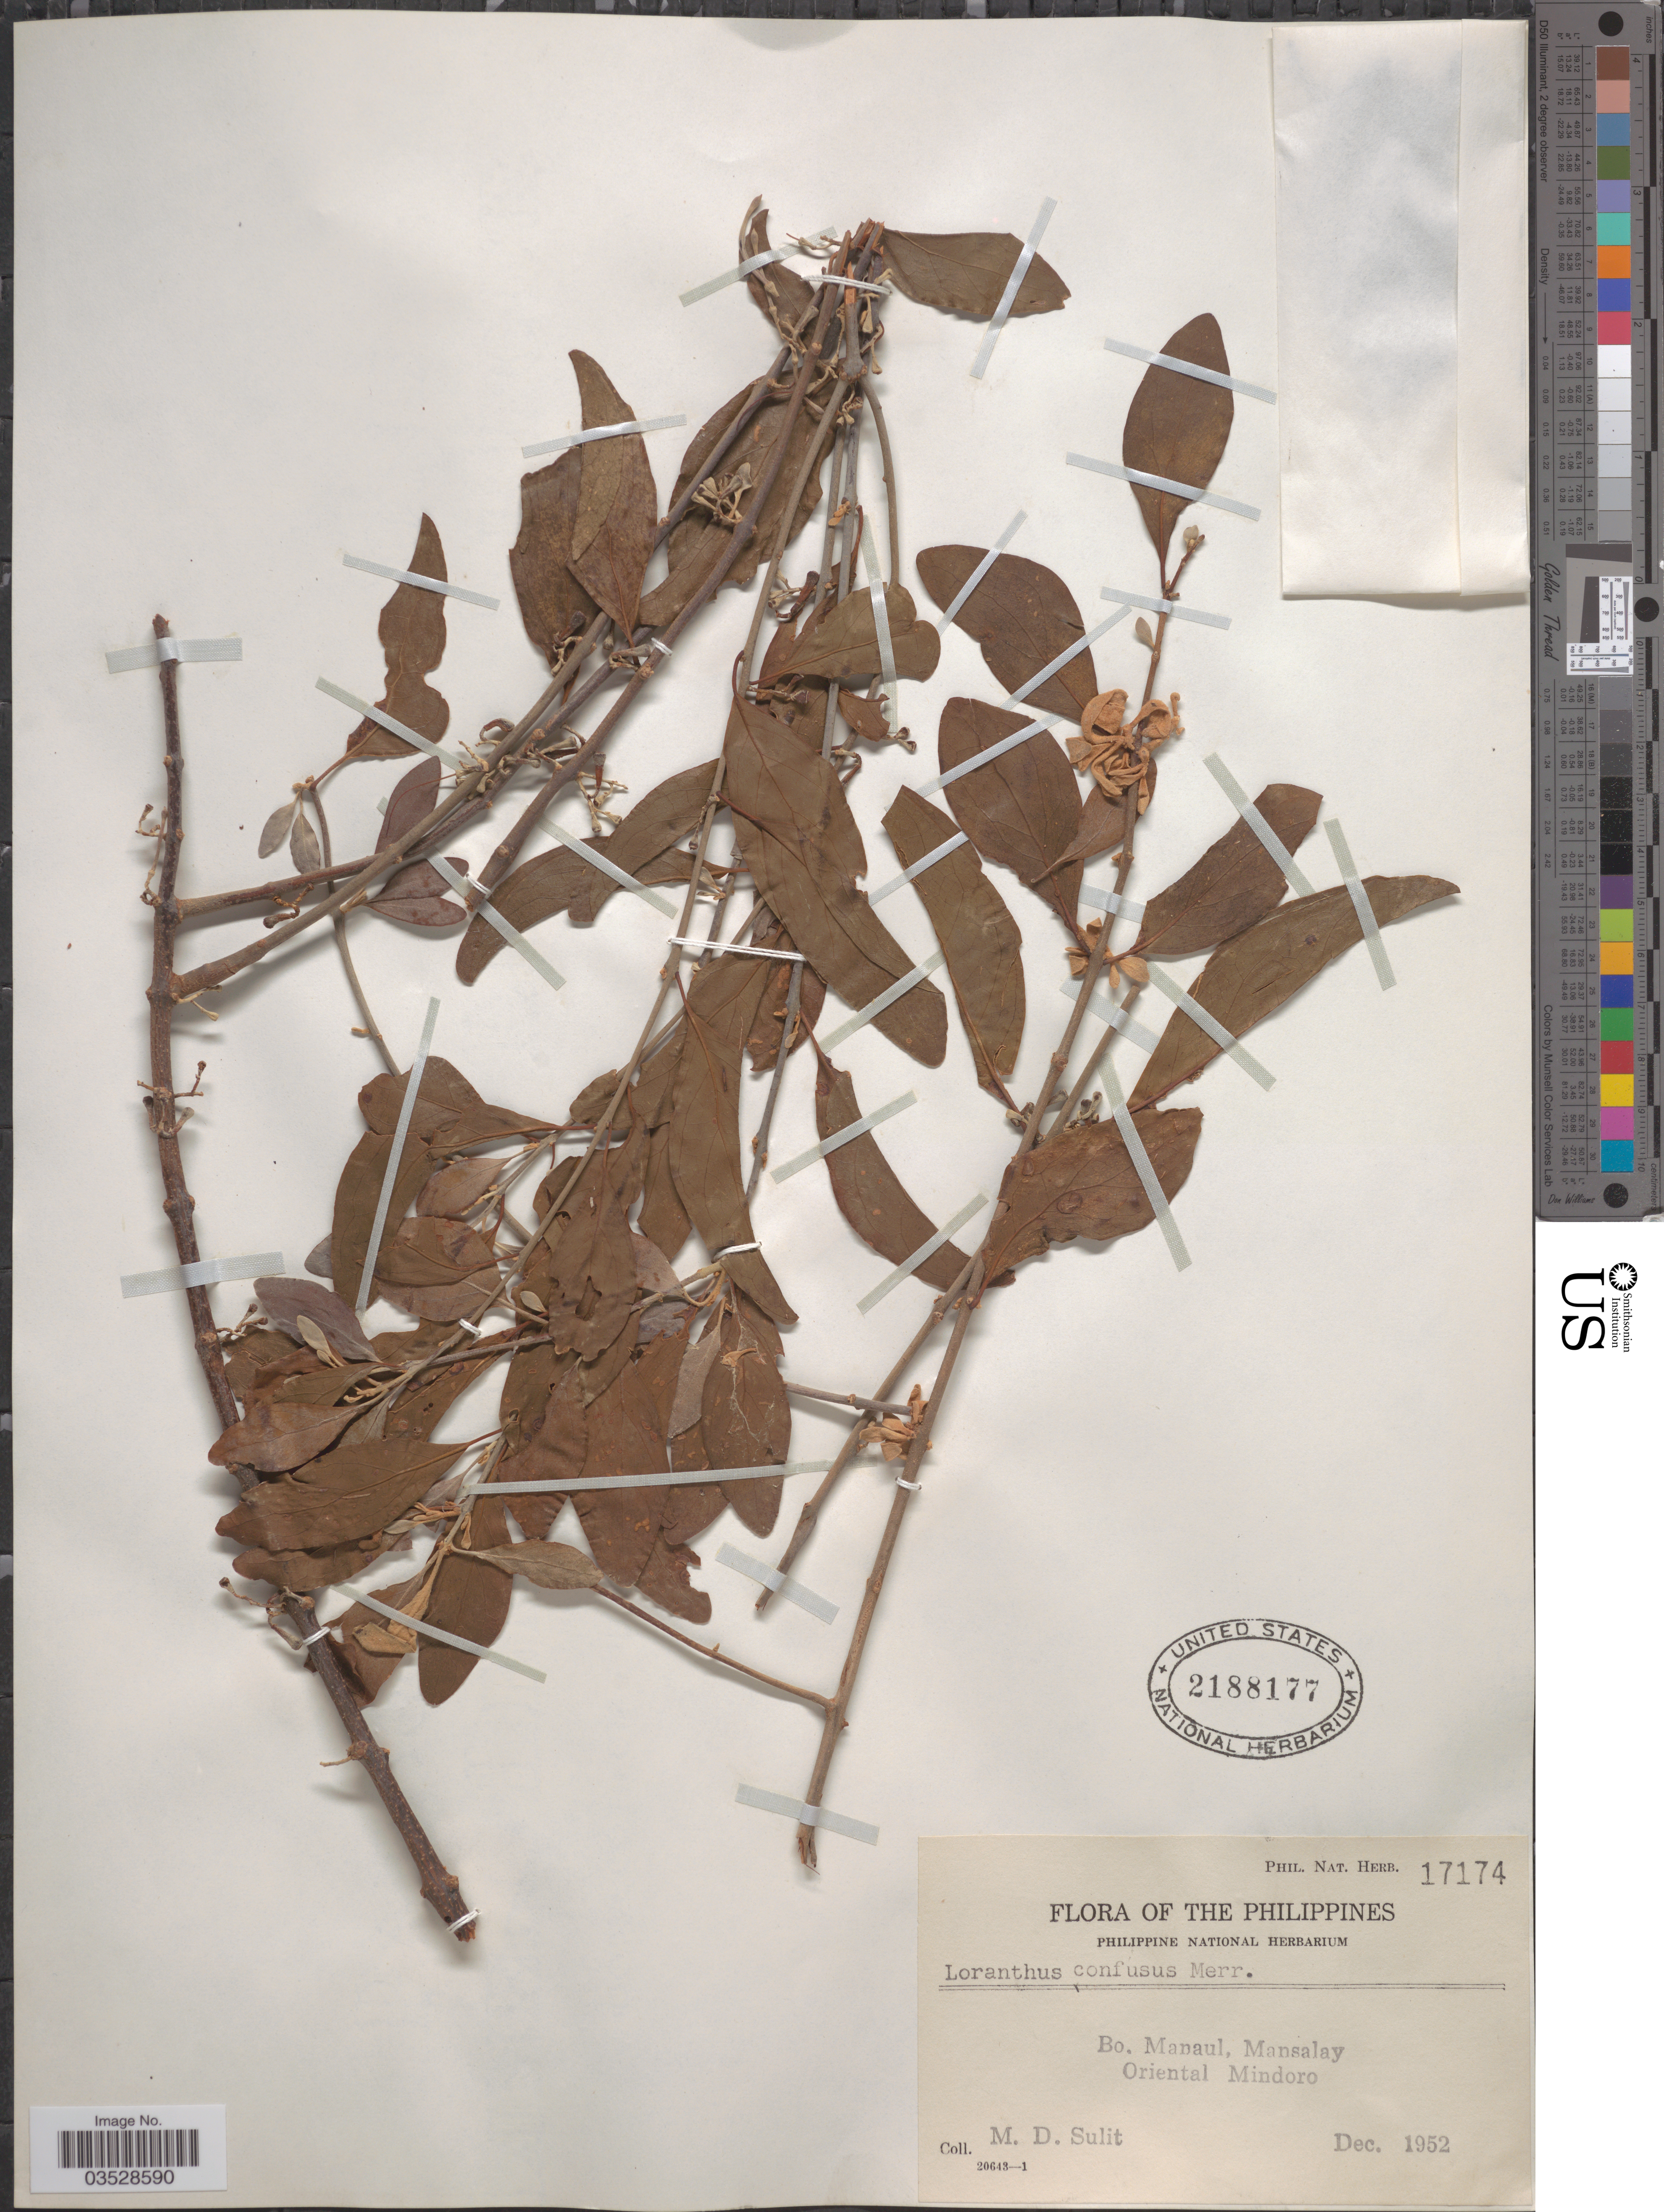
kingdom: Plantae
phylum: Tracheophyta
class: Magnoliopsida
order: Santalales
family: Loranthaceae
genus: Loranthus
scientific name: Loranthus confusus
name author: Merr.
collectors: M. Sulit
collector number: Phil. Nat. Herb. 17174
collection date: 1952-12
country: Philippines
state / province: Mimaropa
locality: Bo. Manaul, Mansalay Oriental Mindoro.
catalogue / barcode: US 2188177